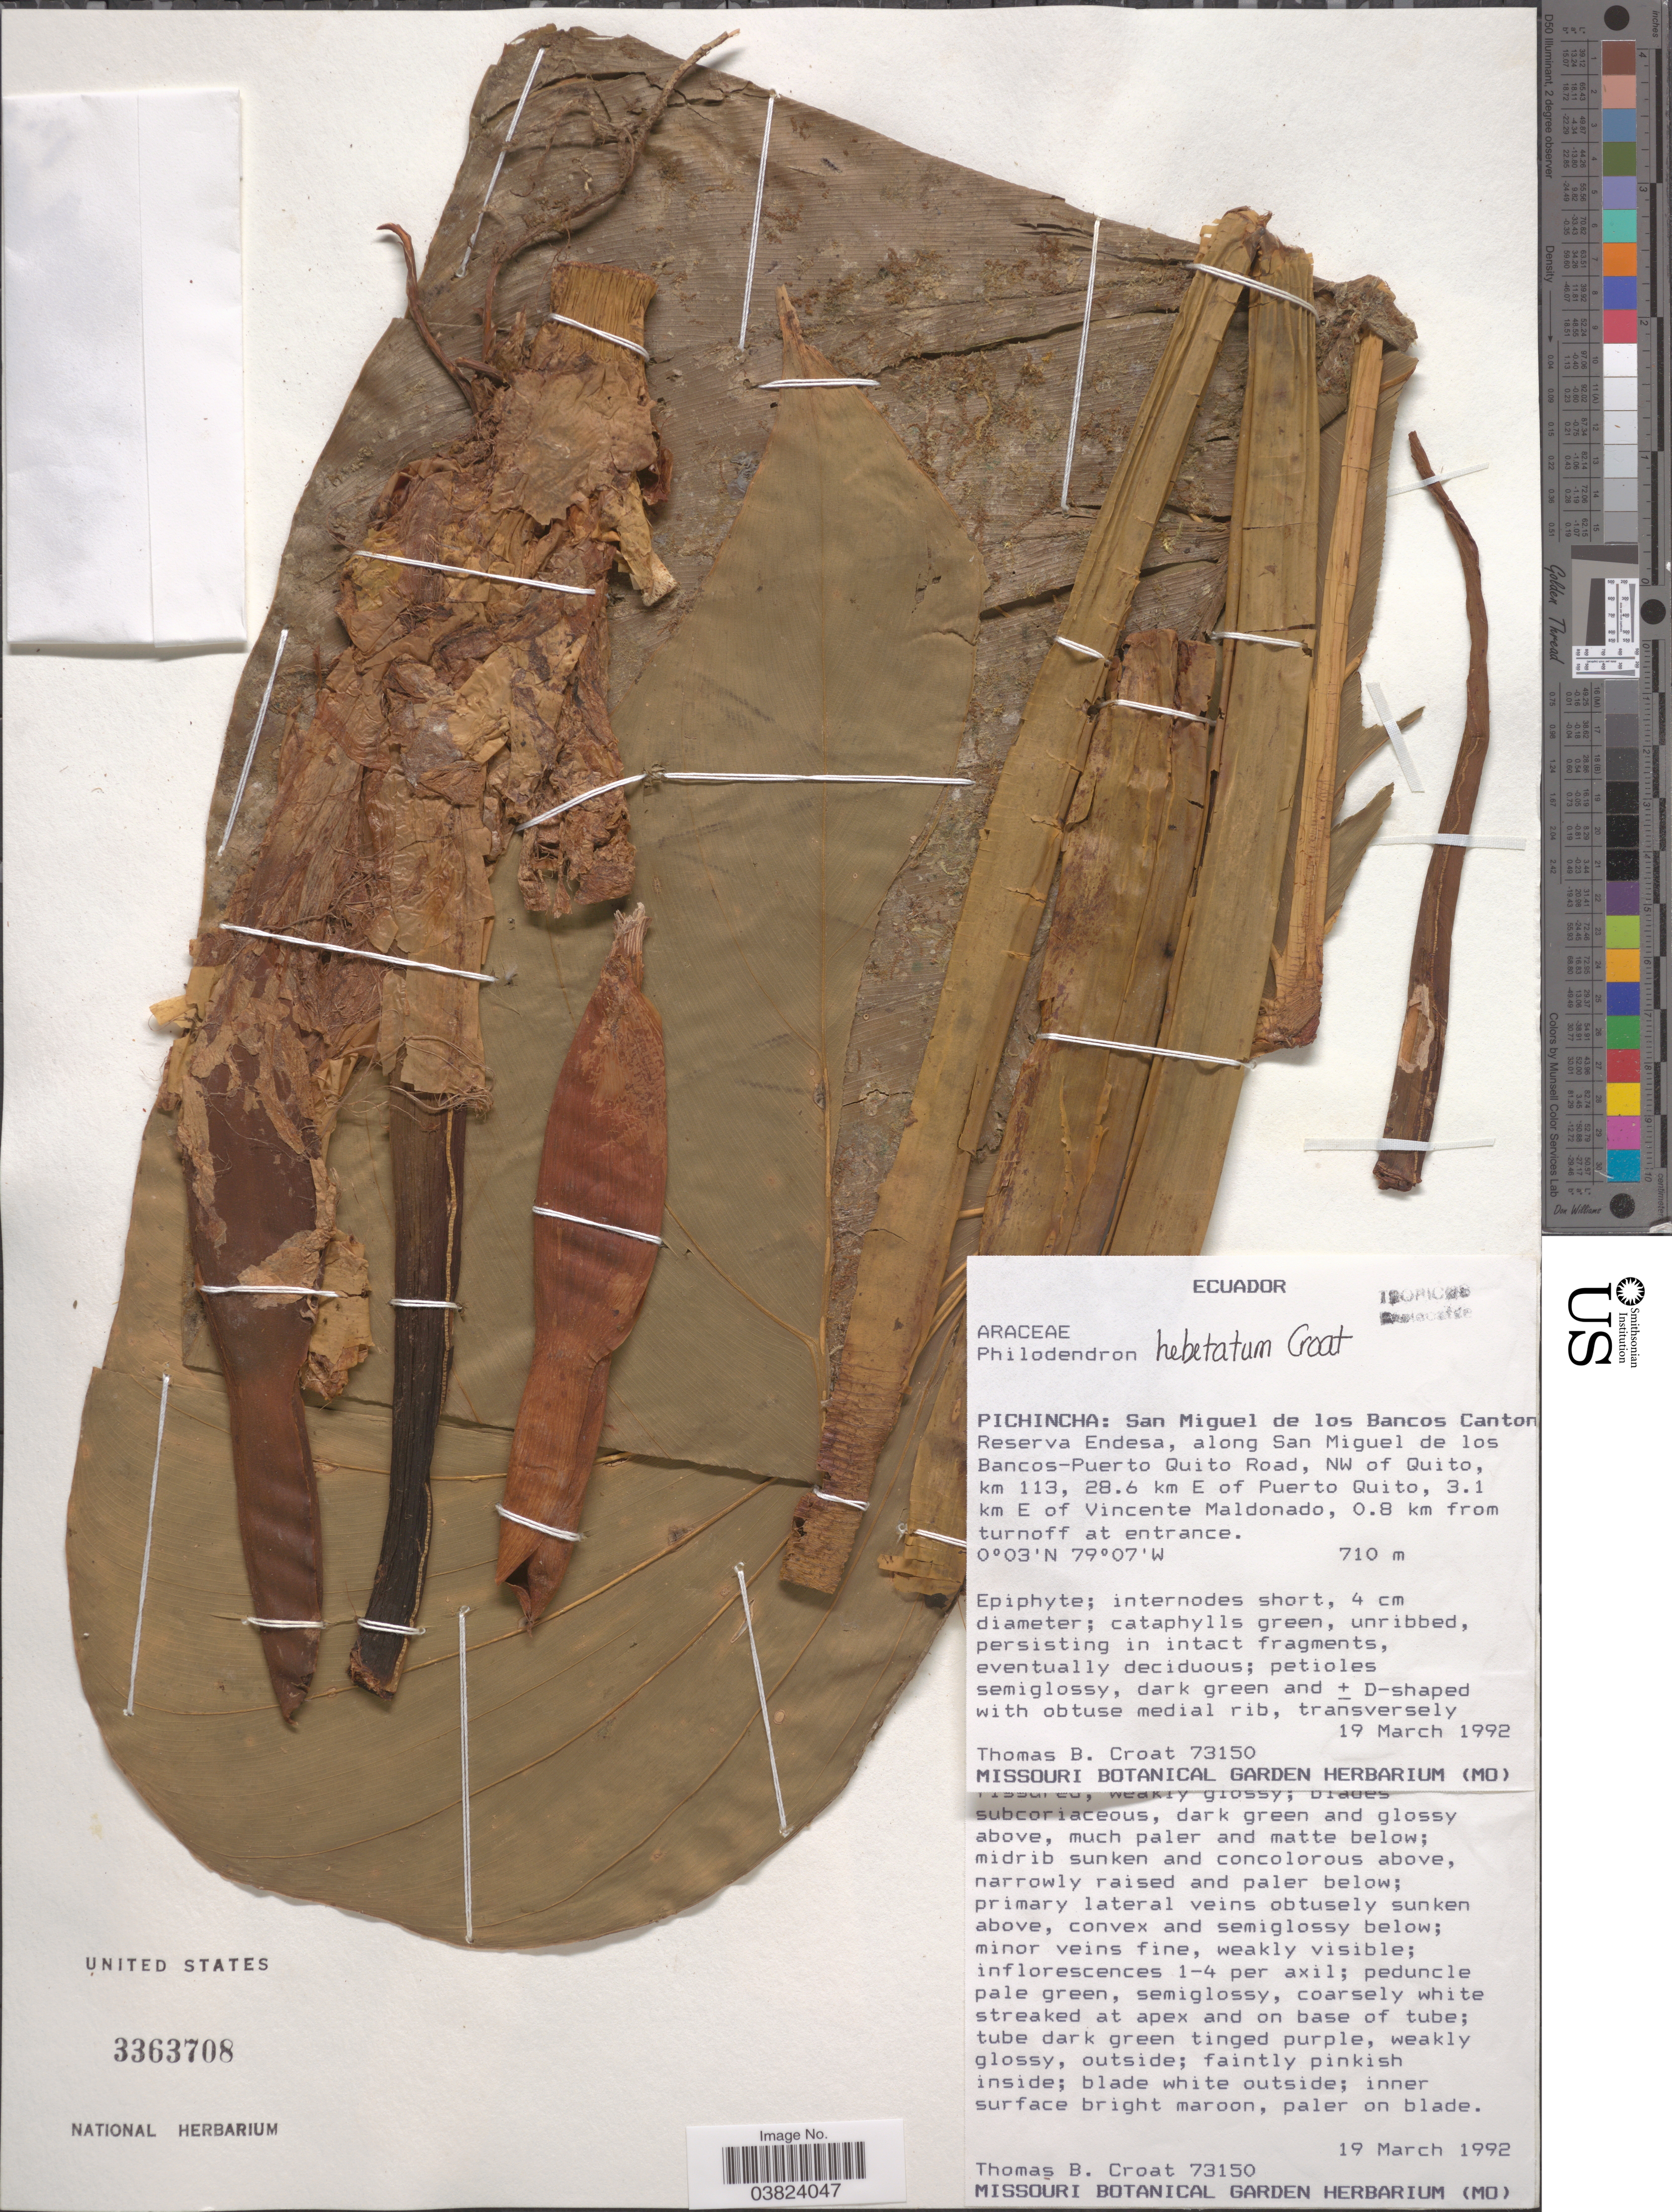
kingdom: Plantae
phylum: Tracheophyta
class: Liliopsida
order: Alismatales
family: Araceae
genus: Philodendron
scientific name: Philodendron hebetatum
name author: Croat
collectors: T. B. Croat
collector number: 73150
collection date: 1992-03-19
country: Ecuador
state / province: Pichincha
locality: San Miguel de los Bancos Canton. Reserva Endesa, along San Miguel de los Bancos- Puerto Quito Road, NW of Quito, km 113, 28.6 km E of Puerto Quito, 3.1 km E of Vincente maldonado, 0.8 km from turnoff at entrance.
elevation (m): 710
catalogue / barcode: US 3363708